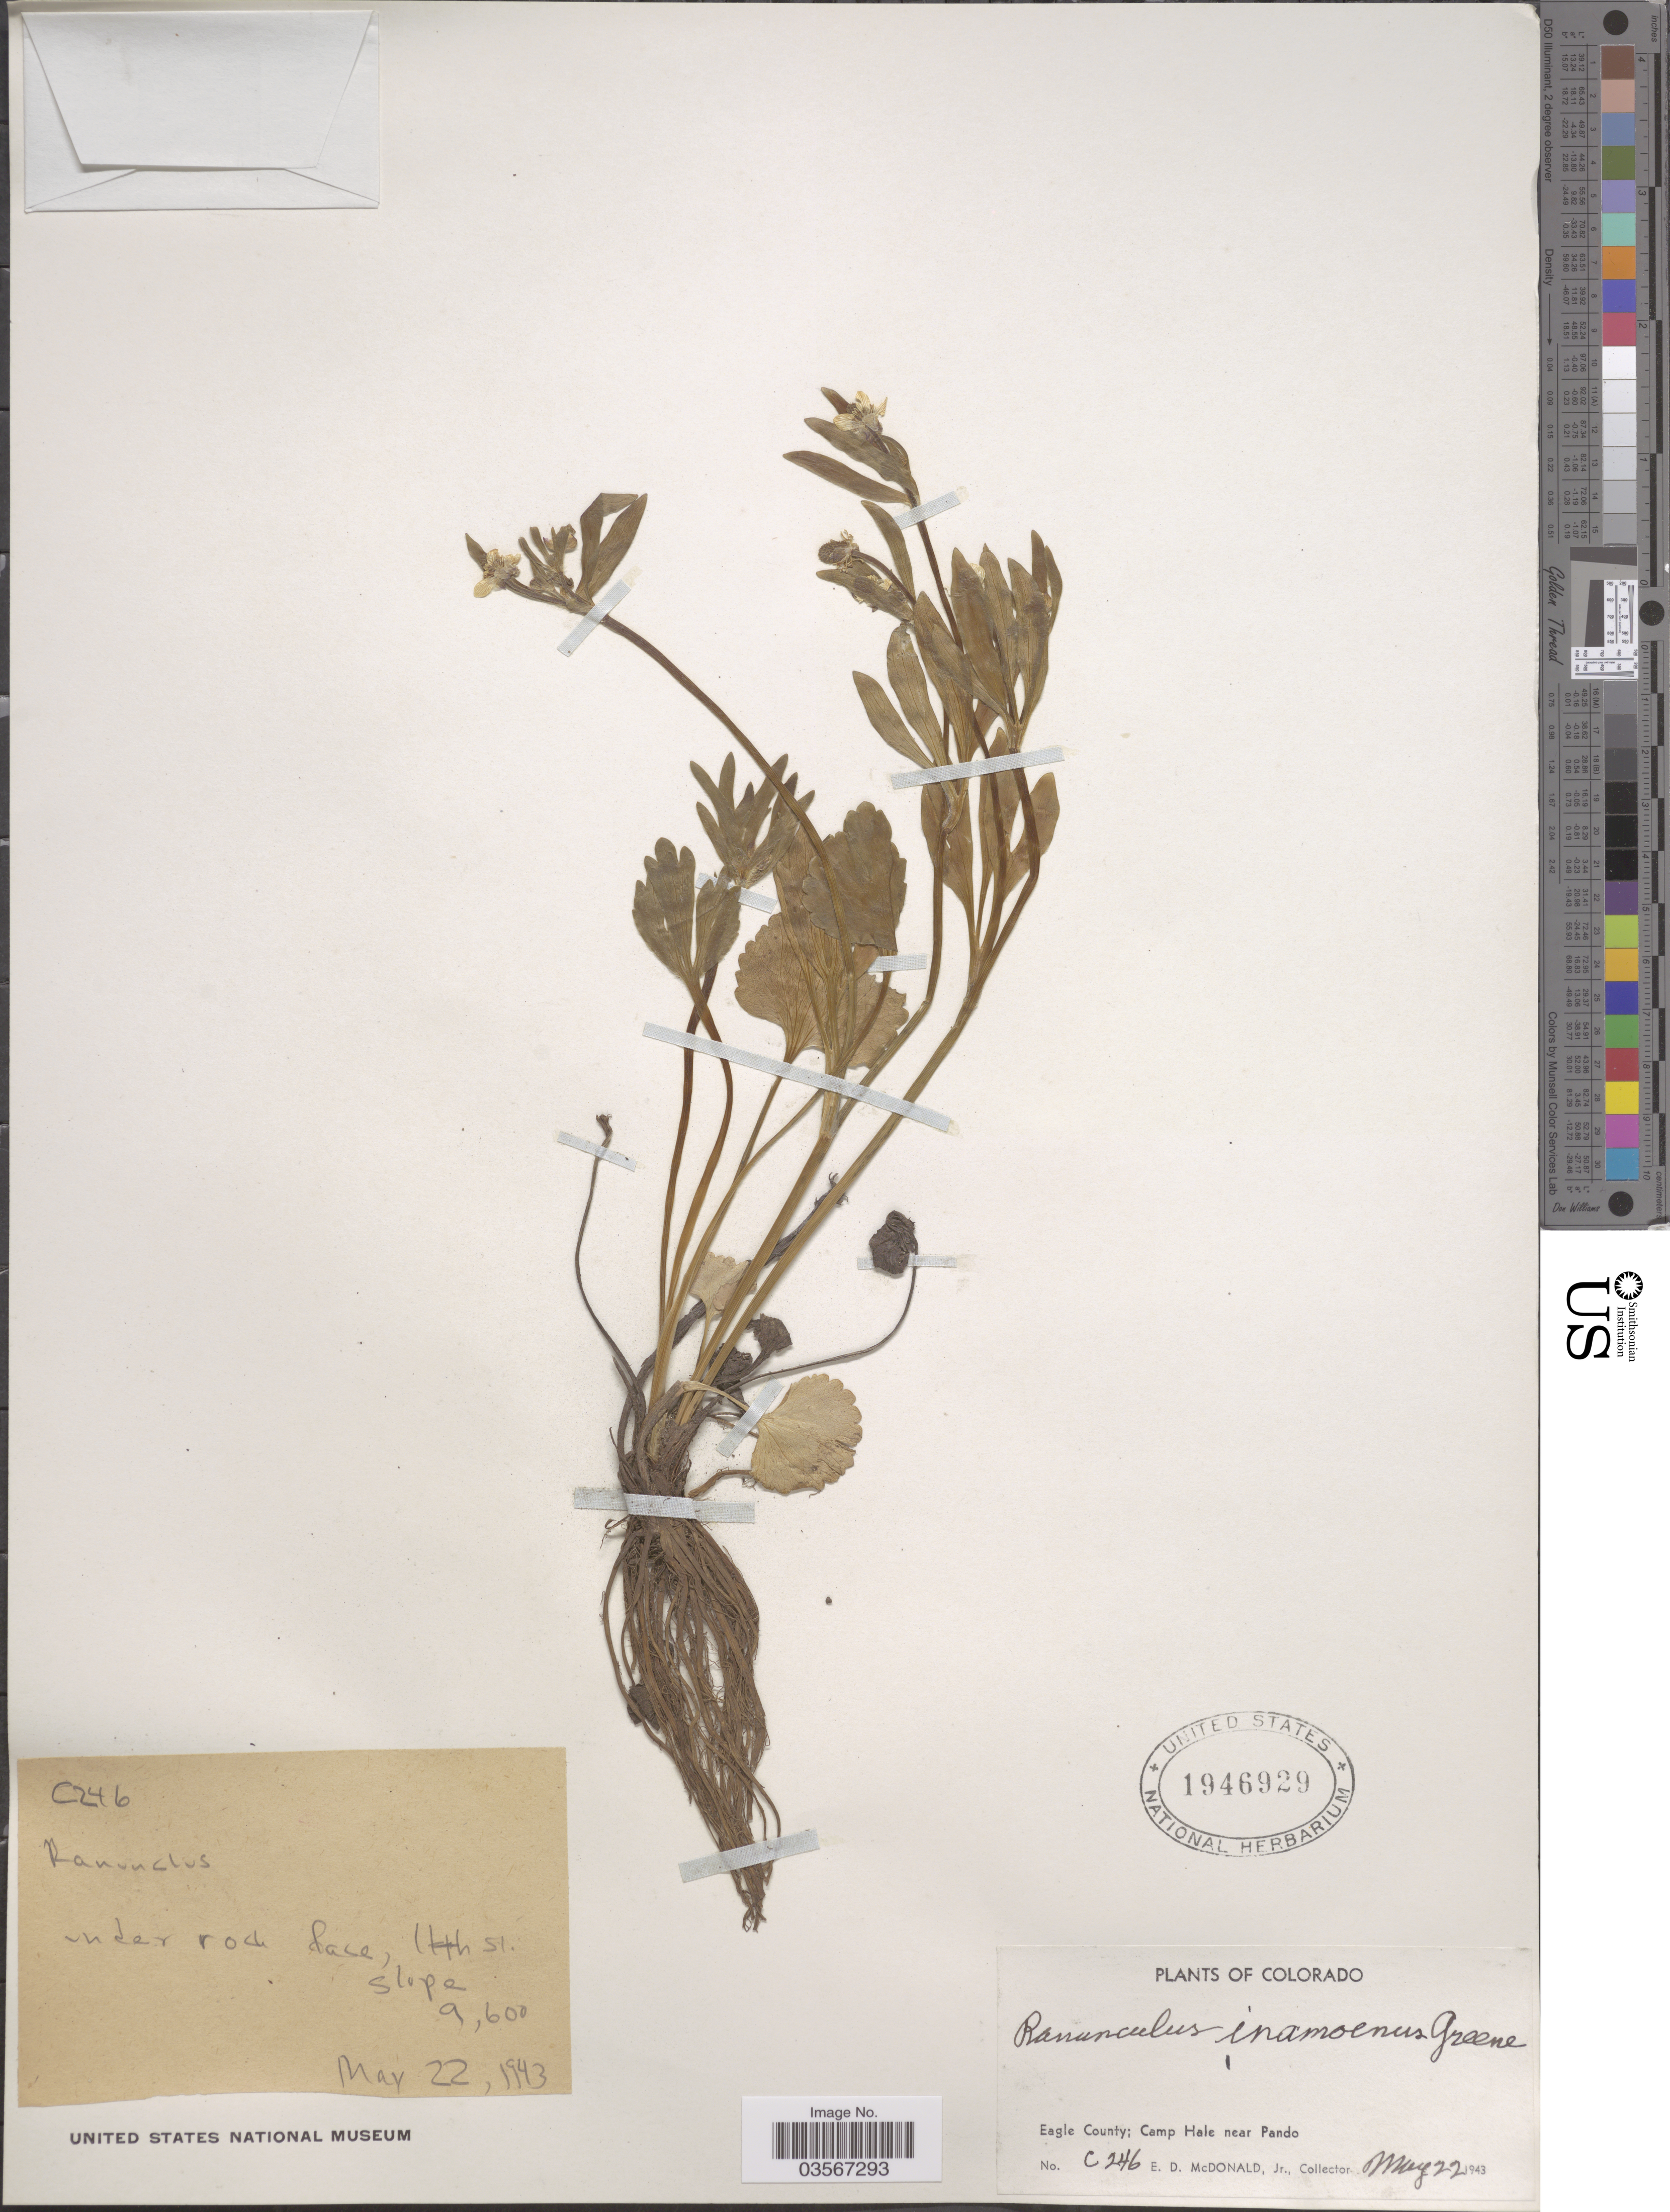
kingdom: Plantae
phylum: Tracheophyta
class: Magnoliopsida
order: Ranunculales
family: Ranunculaceae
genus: Ranunculus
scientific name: Ranunculus inamoenus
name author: Greene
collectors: E. D. McDonald Jr.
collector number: C246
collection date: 1943-05-22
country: United States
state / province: Colorado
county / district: Eagle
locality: Eagle County; Camp Hale near Pando.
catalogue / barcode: US 1946929